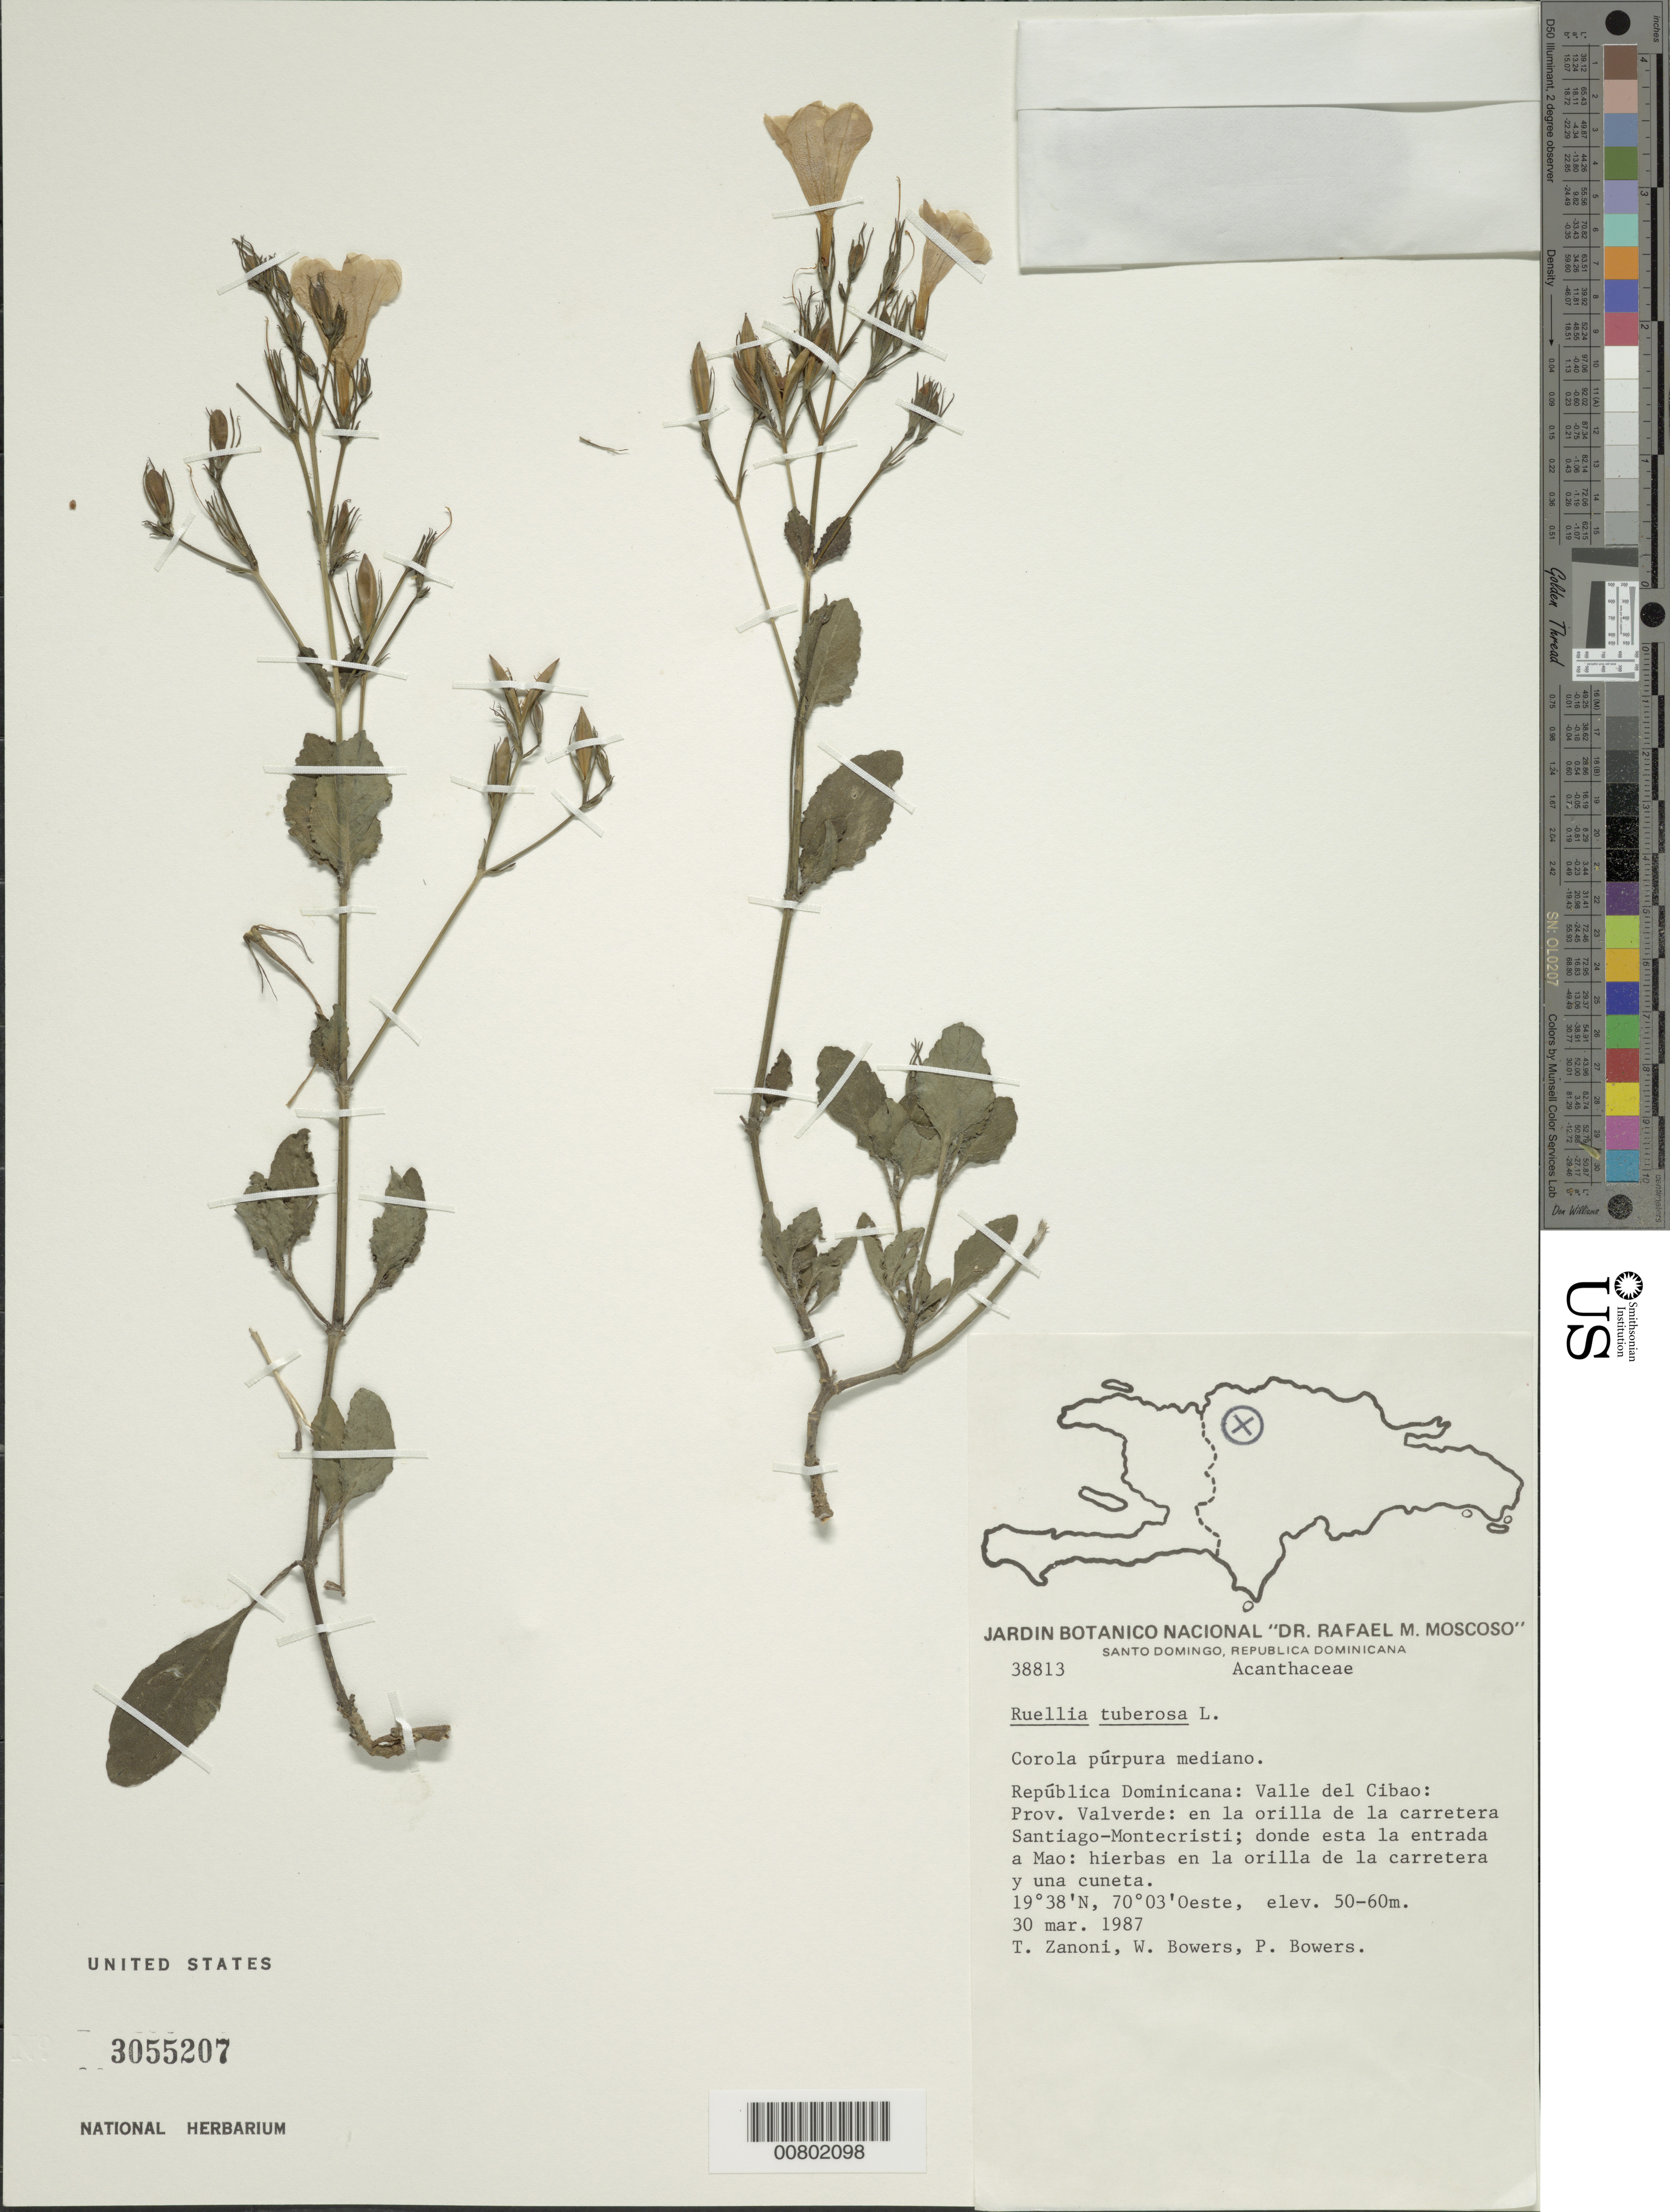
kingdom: Plantae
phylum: Tracheophyta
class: Magnoliopsida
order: Lamiales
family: Acanthaceae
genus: Ruellia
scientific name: Ruellia tuberosa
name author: L.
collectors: T. A. Zanoni, W. Bowers & P. Bowers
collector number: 38813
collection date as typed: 30 Mar 1987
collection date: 1987-03-30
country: Dominican Republic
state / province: Valverde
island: Hispaniola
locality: Valle del Cibao, en la orilla de la carretera Santiago-Monticristi; donde esta la entrada a Mao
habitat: En la orilla de la carretera y una cuneta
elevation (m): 50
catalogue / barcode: US 3055207